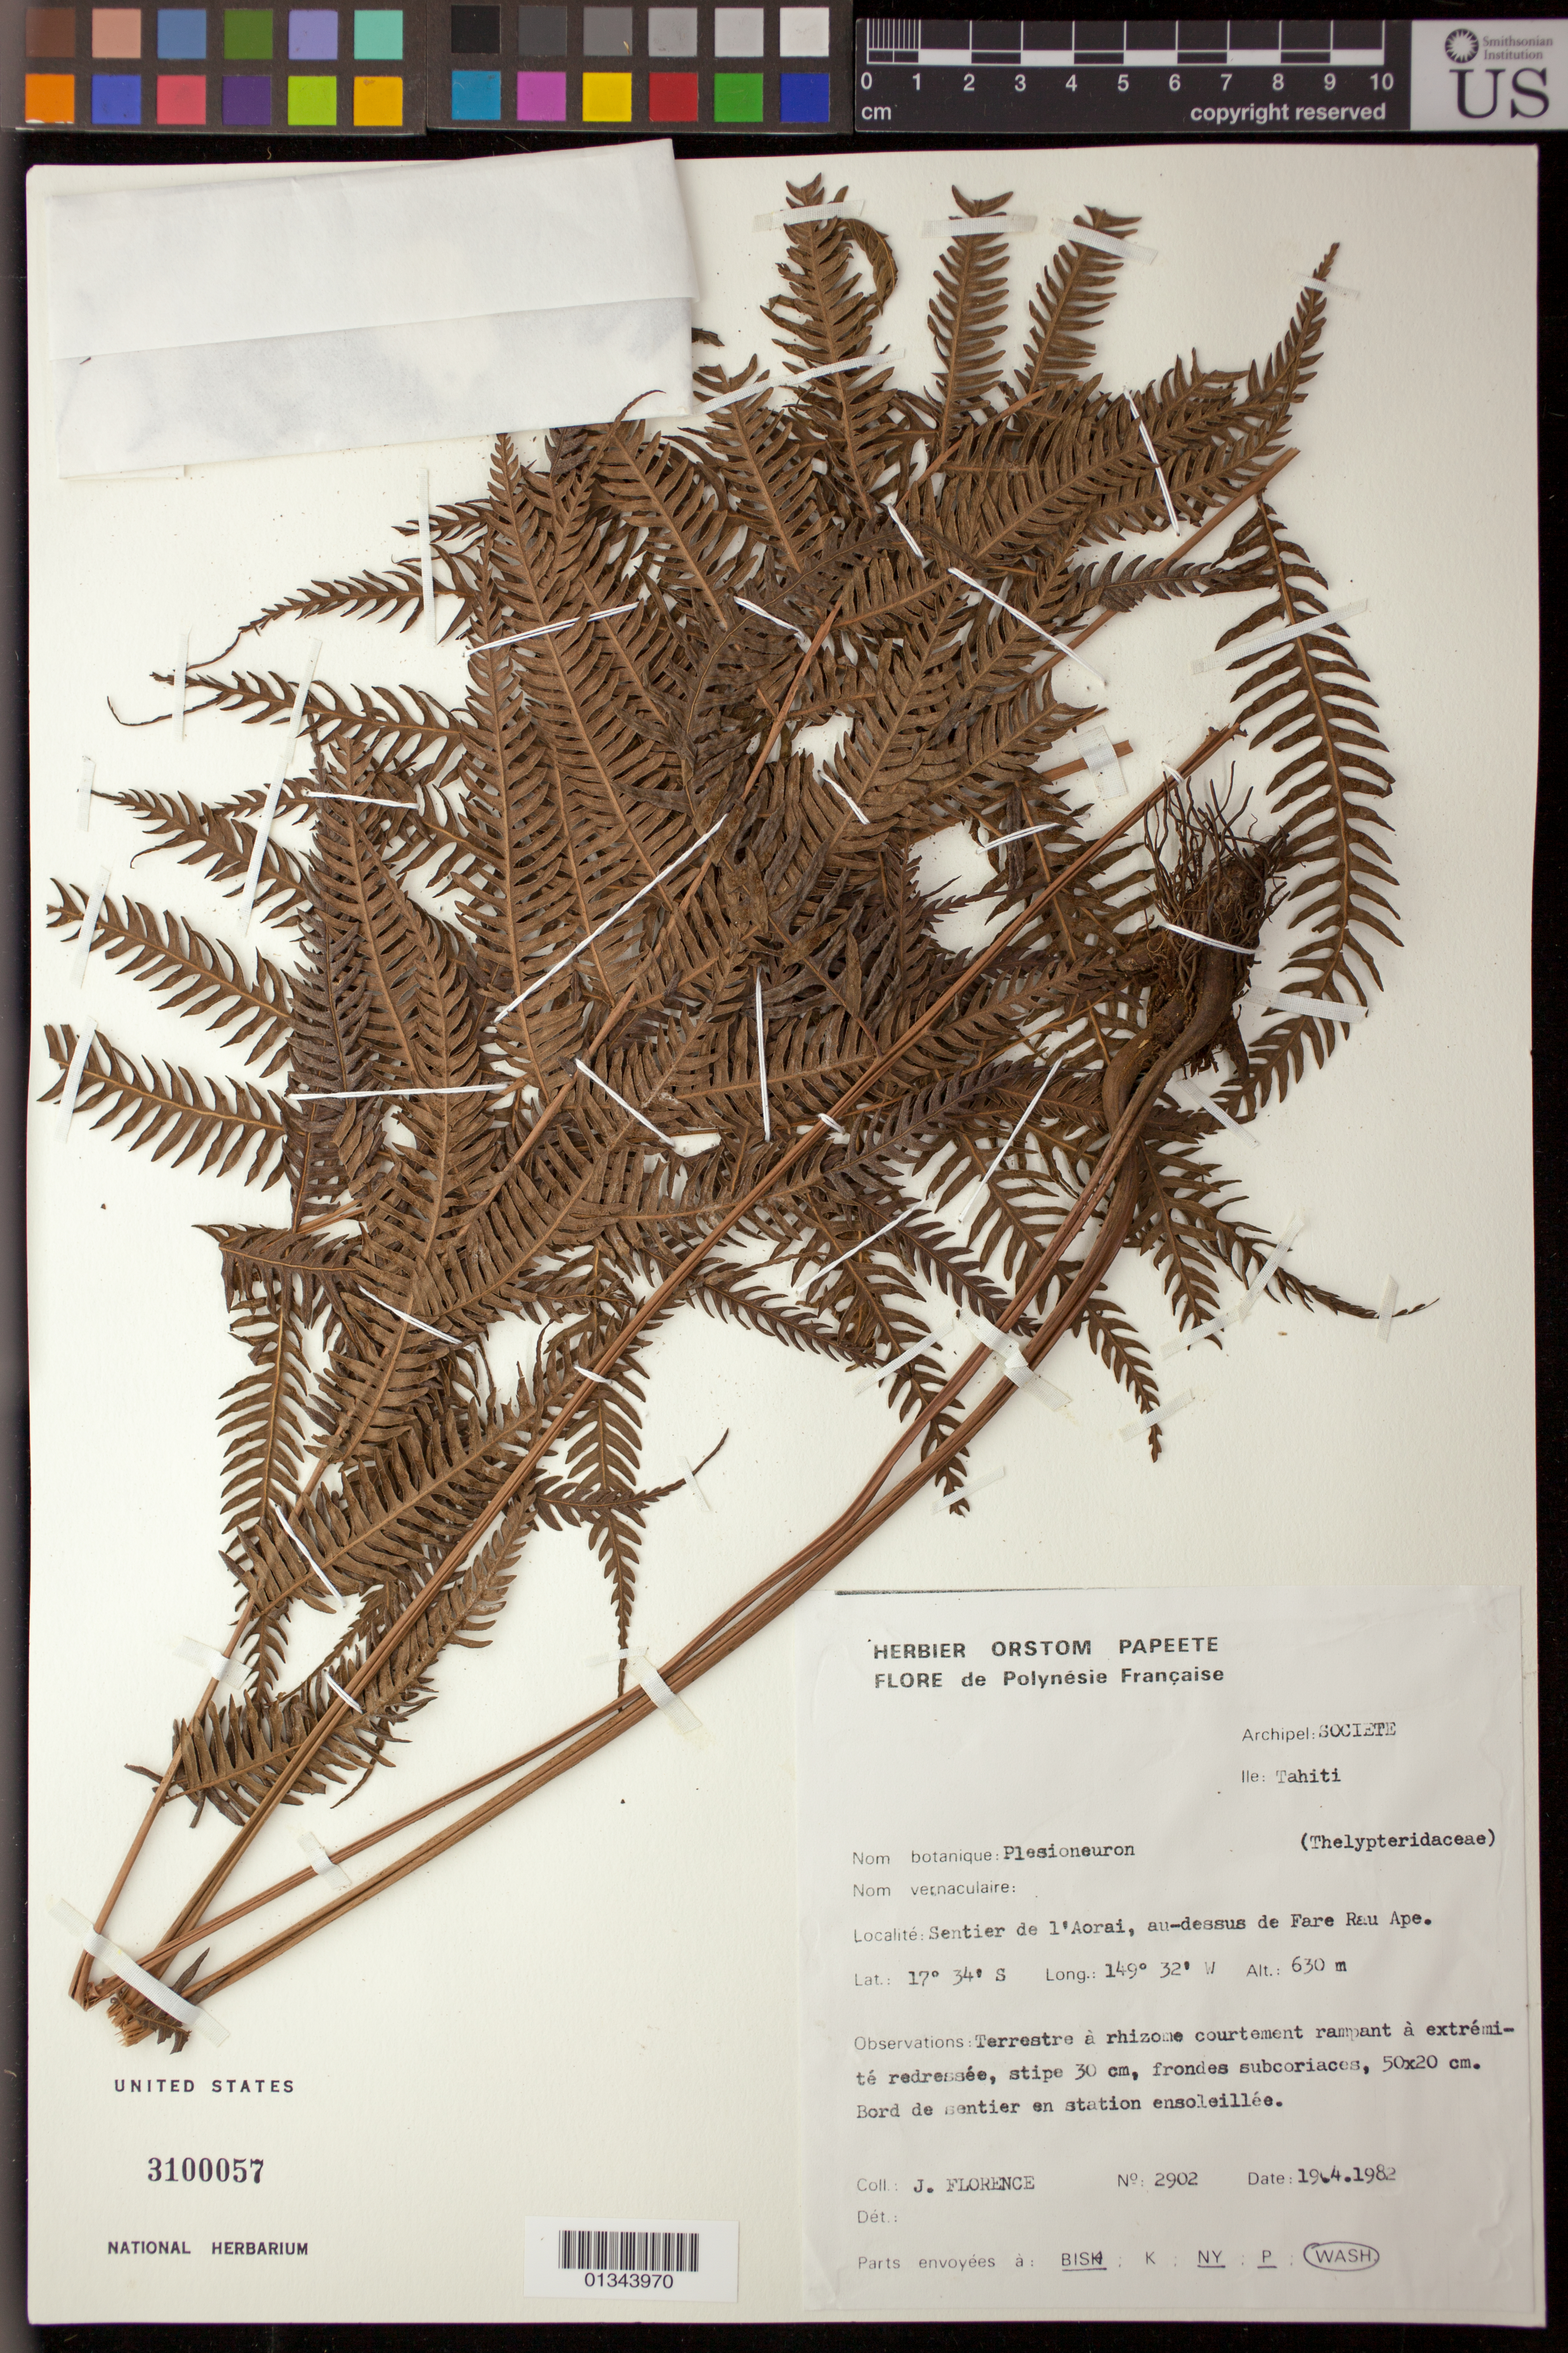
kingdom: Plantae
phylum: Tracheophyta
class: Polypodiopsida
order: Polypodiales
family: Thelypteridaceae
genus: Plesioneuron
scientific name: Plesioneuron sp.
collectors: J. Florence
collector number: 2902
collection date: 1982-04-19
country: French Polynesia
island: Tahiti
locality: Archipel: Society, Ile: Tahiti, Sentier de l'Aorai, au-dessus de Fare Rau Ape.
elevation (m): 630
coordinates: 17 34 S, 149 32 W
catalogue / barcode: US 3100057